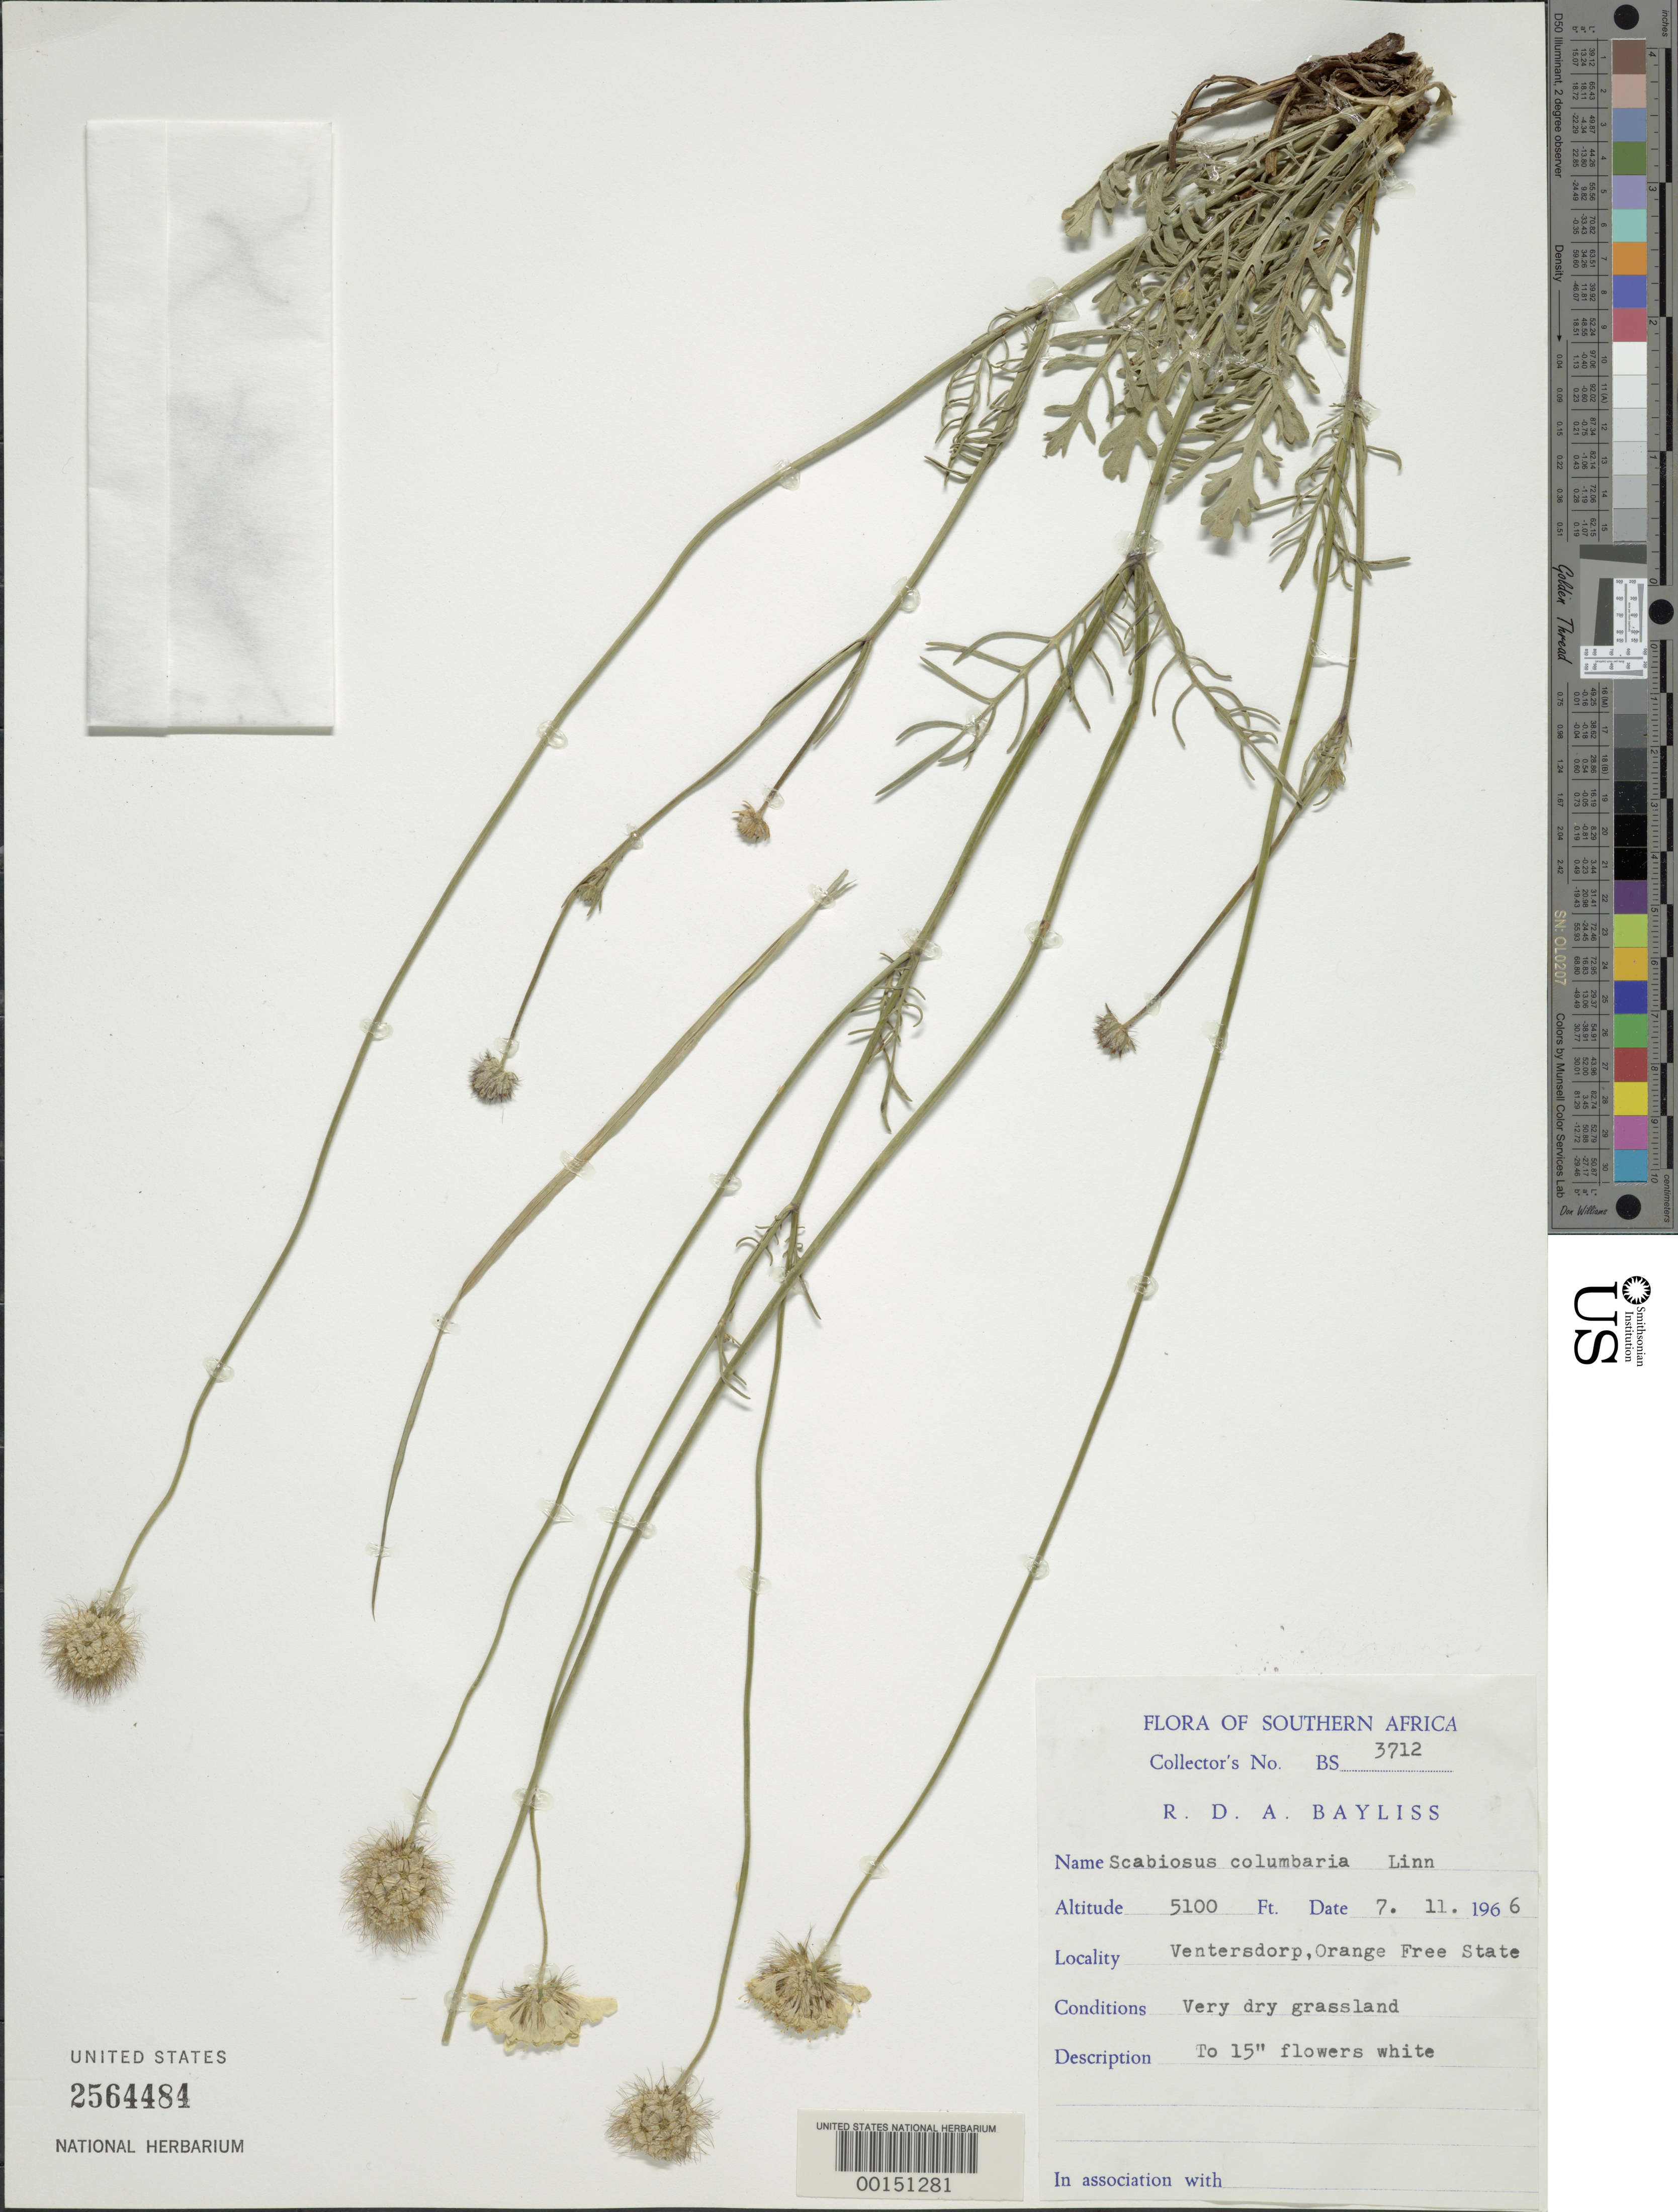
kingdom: Plantae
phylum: Tracheophyta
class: Magnoliopsida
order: Dipsacales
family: Caprifoliaceae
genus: Scabiosa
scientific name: Scabiosa columbaria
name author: L.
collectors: R. Bayliss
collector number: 3712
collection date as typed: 07 Nov 1966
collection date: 1966-11-07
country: South Africa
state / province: Free State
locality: Ventersdorp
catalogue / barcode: US 2564484